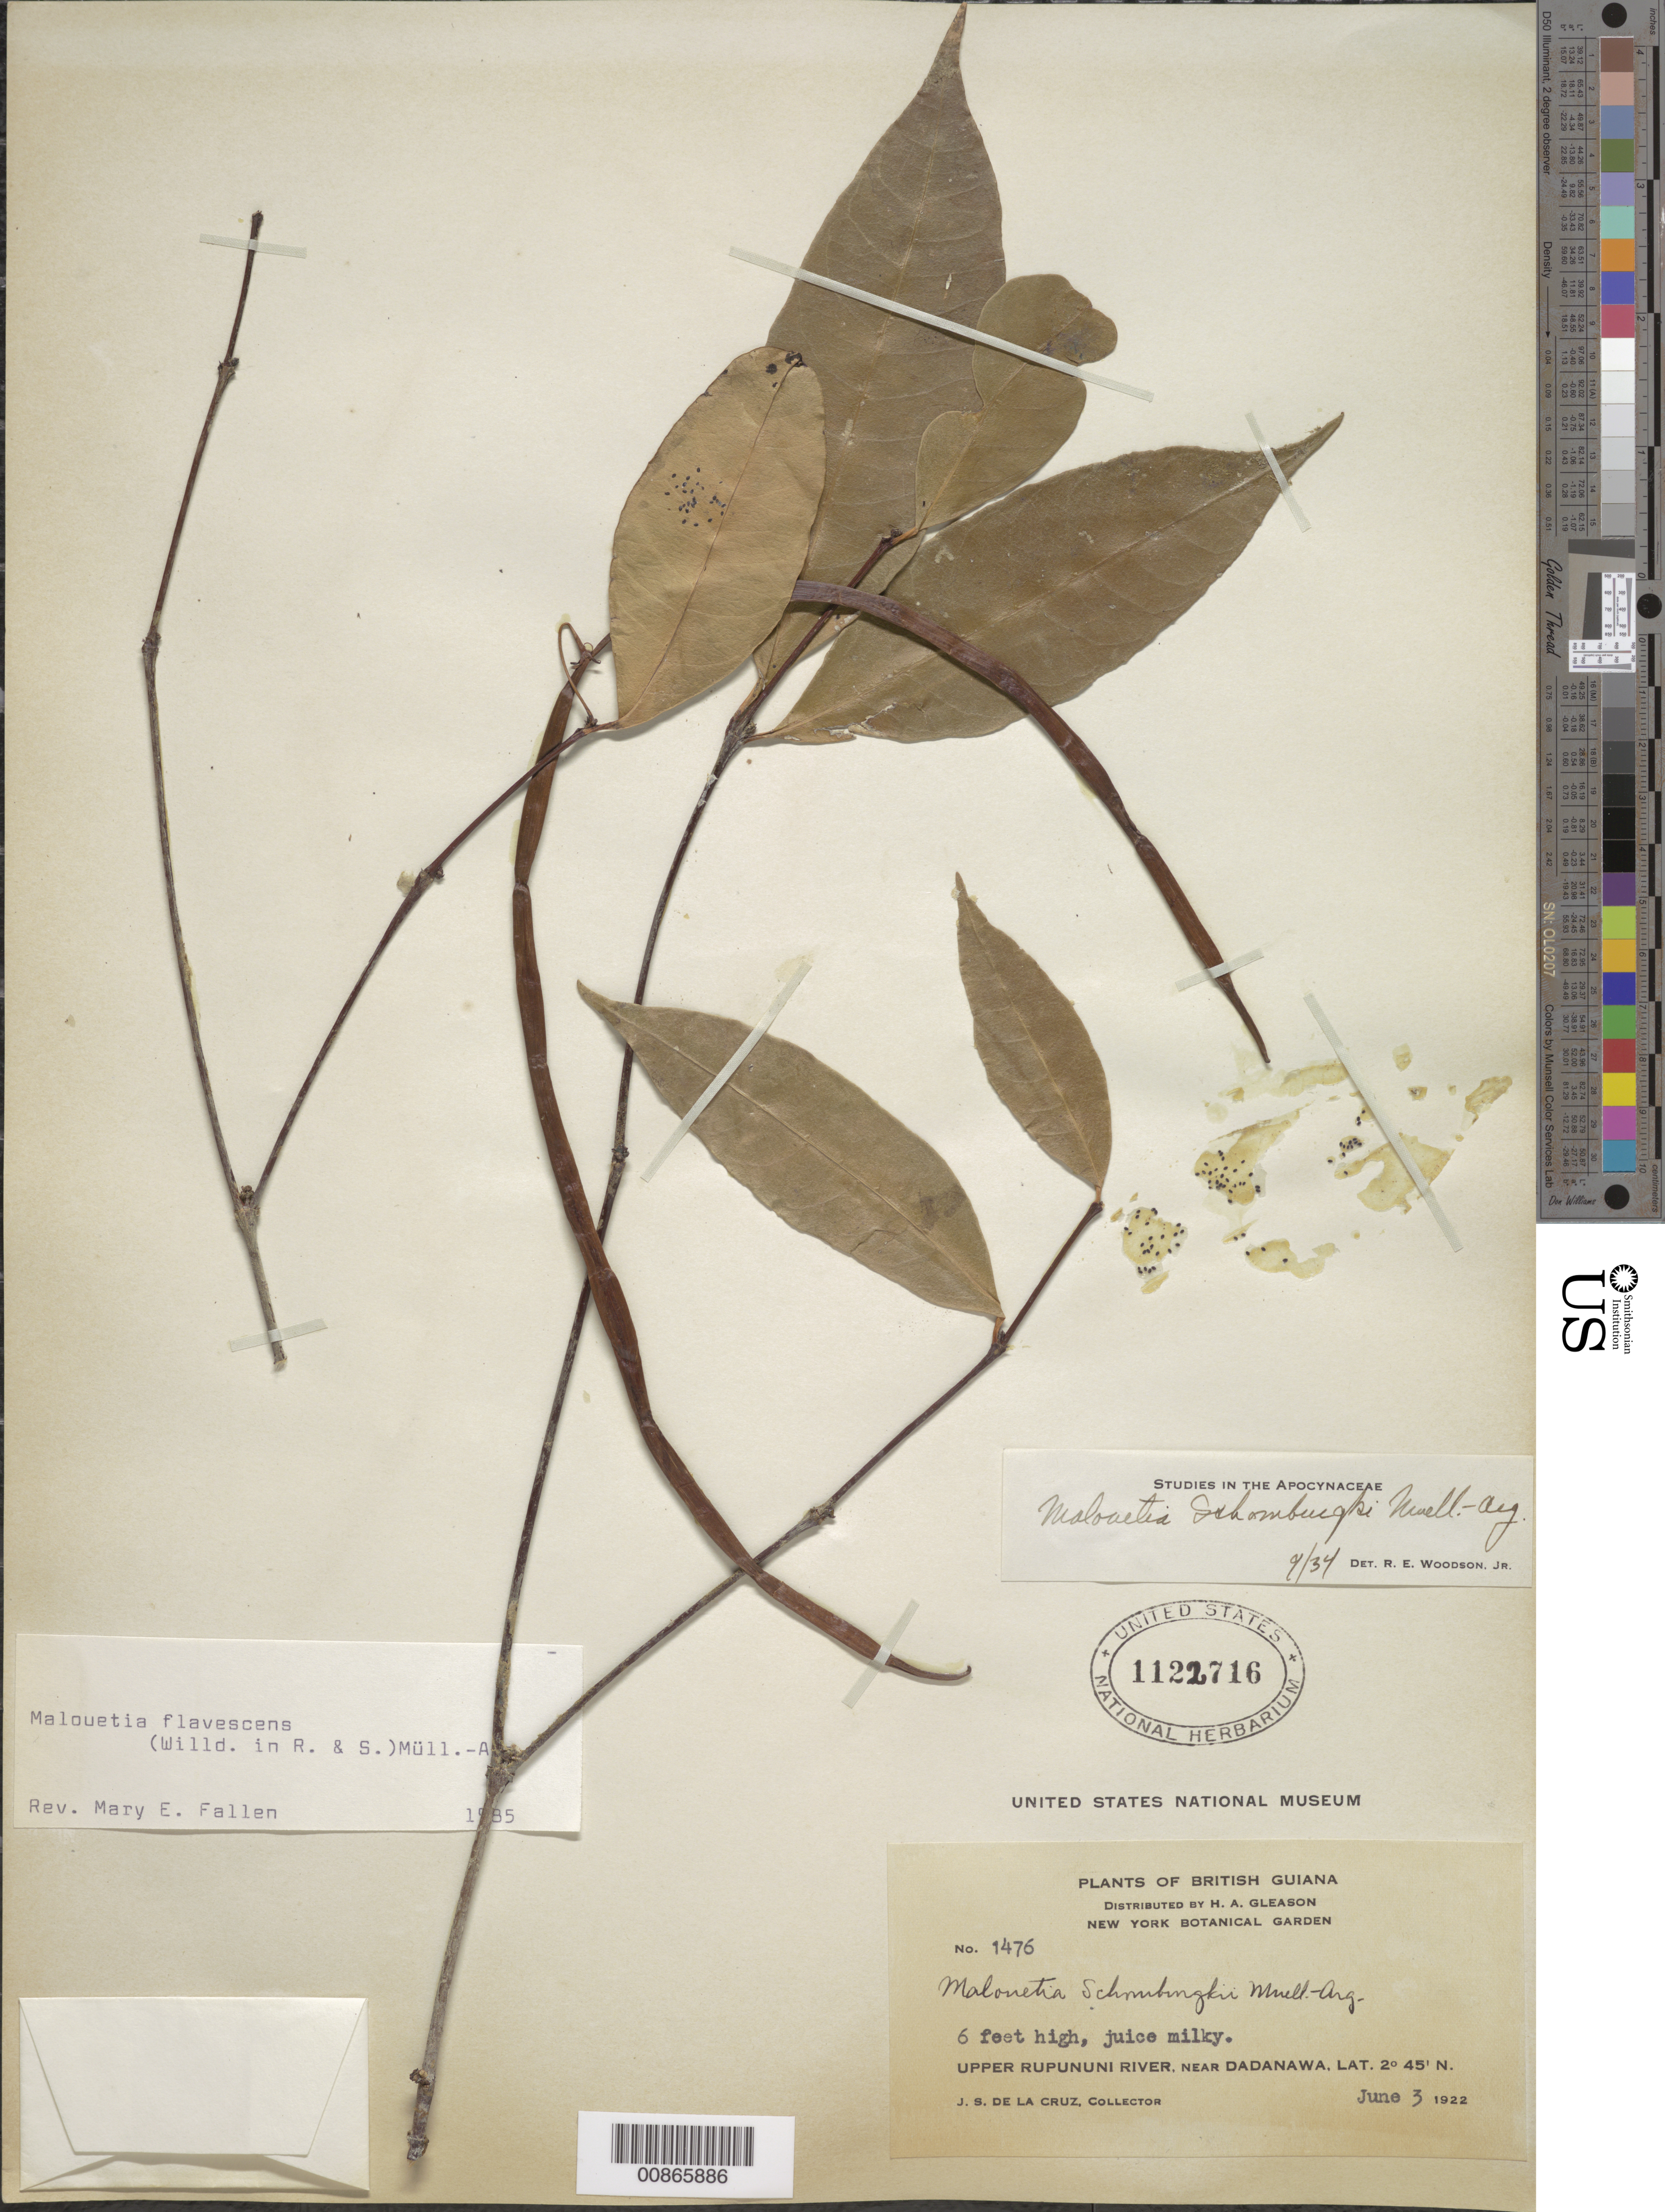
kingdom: Plantae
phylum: Tracheophyta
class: Magnoliopsida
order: Gentianales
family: Apocynaceae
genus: Malouetia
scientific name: Malouetia flavescens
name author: (Willd. ex Roemer & Schult.) Müll. Arg.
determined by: Fallen, M. E.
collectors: J. S. de la Cruz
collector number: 1476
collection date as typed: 3-Jun-22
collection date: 1922-06-03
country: Guyana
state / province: U. Takutu-U. Essequibo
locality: Dadanawa, vic., upper Rupununi R.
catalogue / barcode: US 1122716